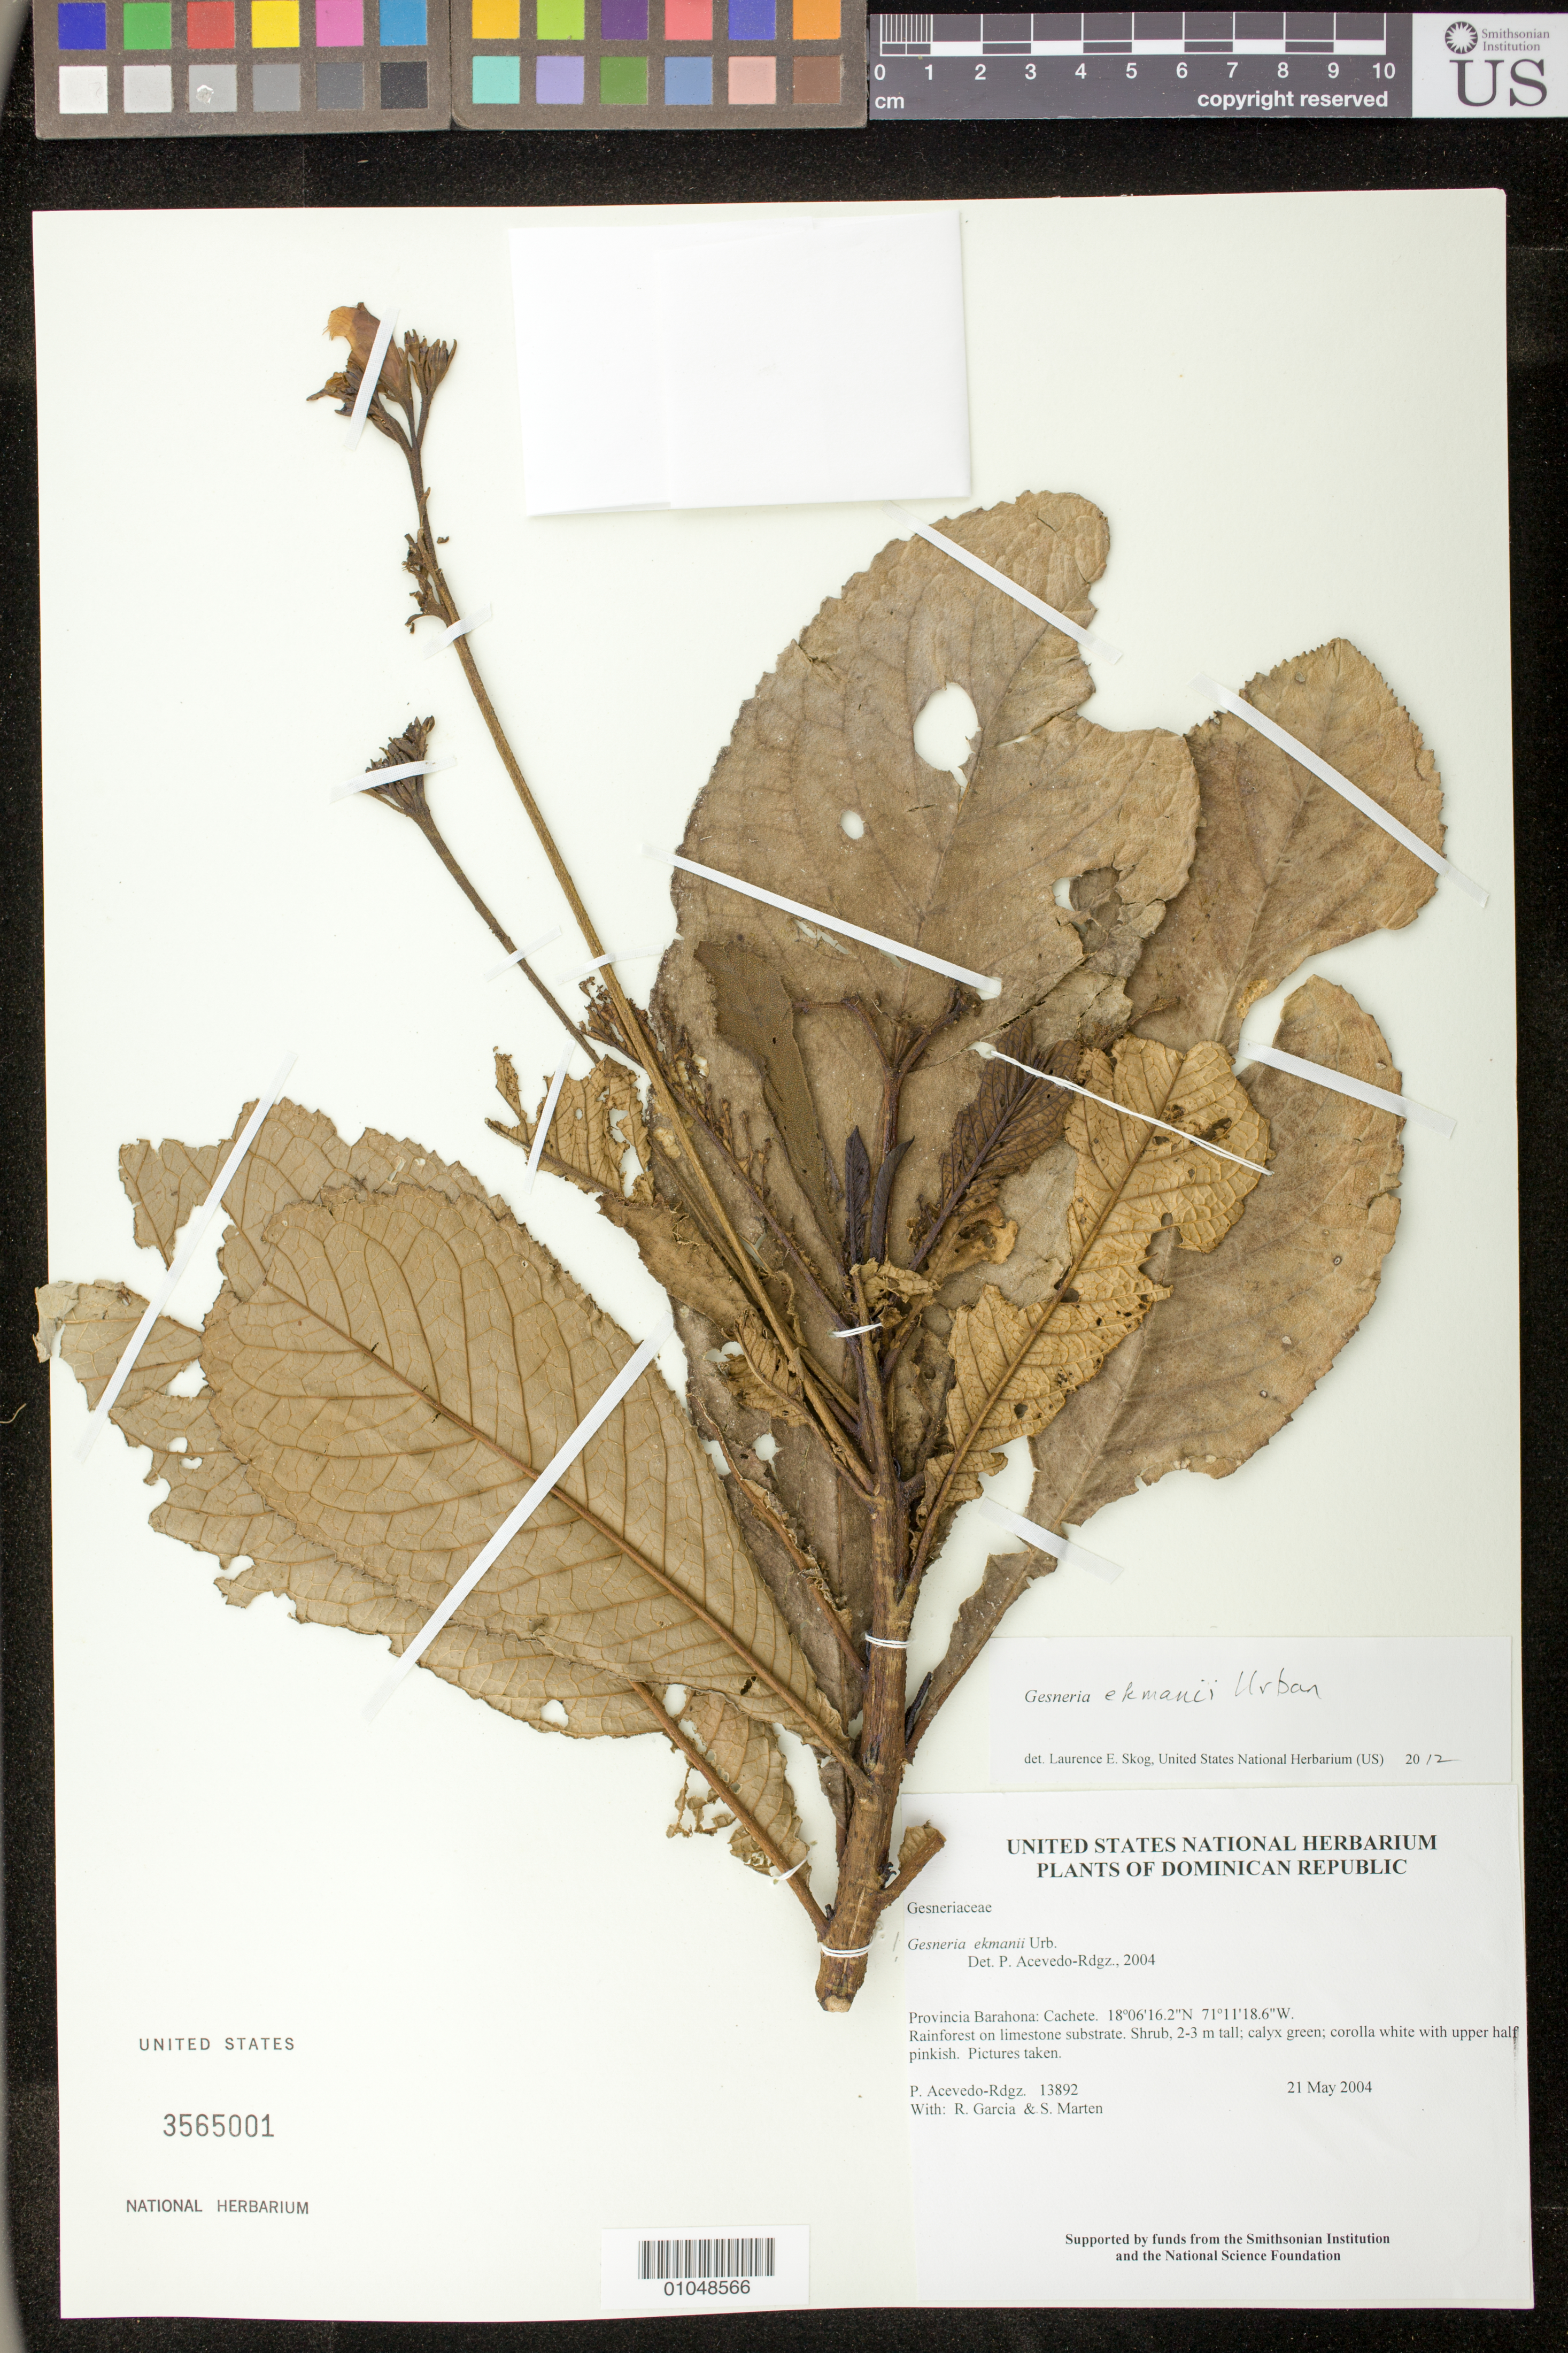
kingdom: Plantae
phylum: Tracheophyta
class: Magnoliopsida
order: Lamiales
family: Gesneriaceae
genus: Gesneria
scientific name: Gesneria ekmanii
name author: Urb.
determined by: Skog, Laurence E.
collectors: P. Acevedo-Rodr., R. G. García & S. Marten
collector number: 13892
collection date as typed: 21 May 2004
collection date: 2004-05-21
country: Dominican Republic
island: Hispaniola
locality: Provincia Barahona: Cachete.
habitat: Rainforest on limestone substrate.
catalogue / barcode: US 3565001